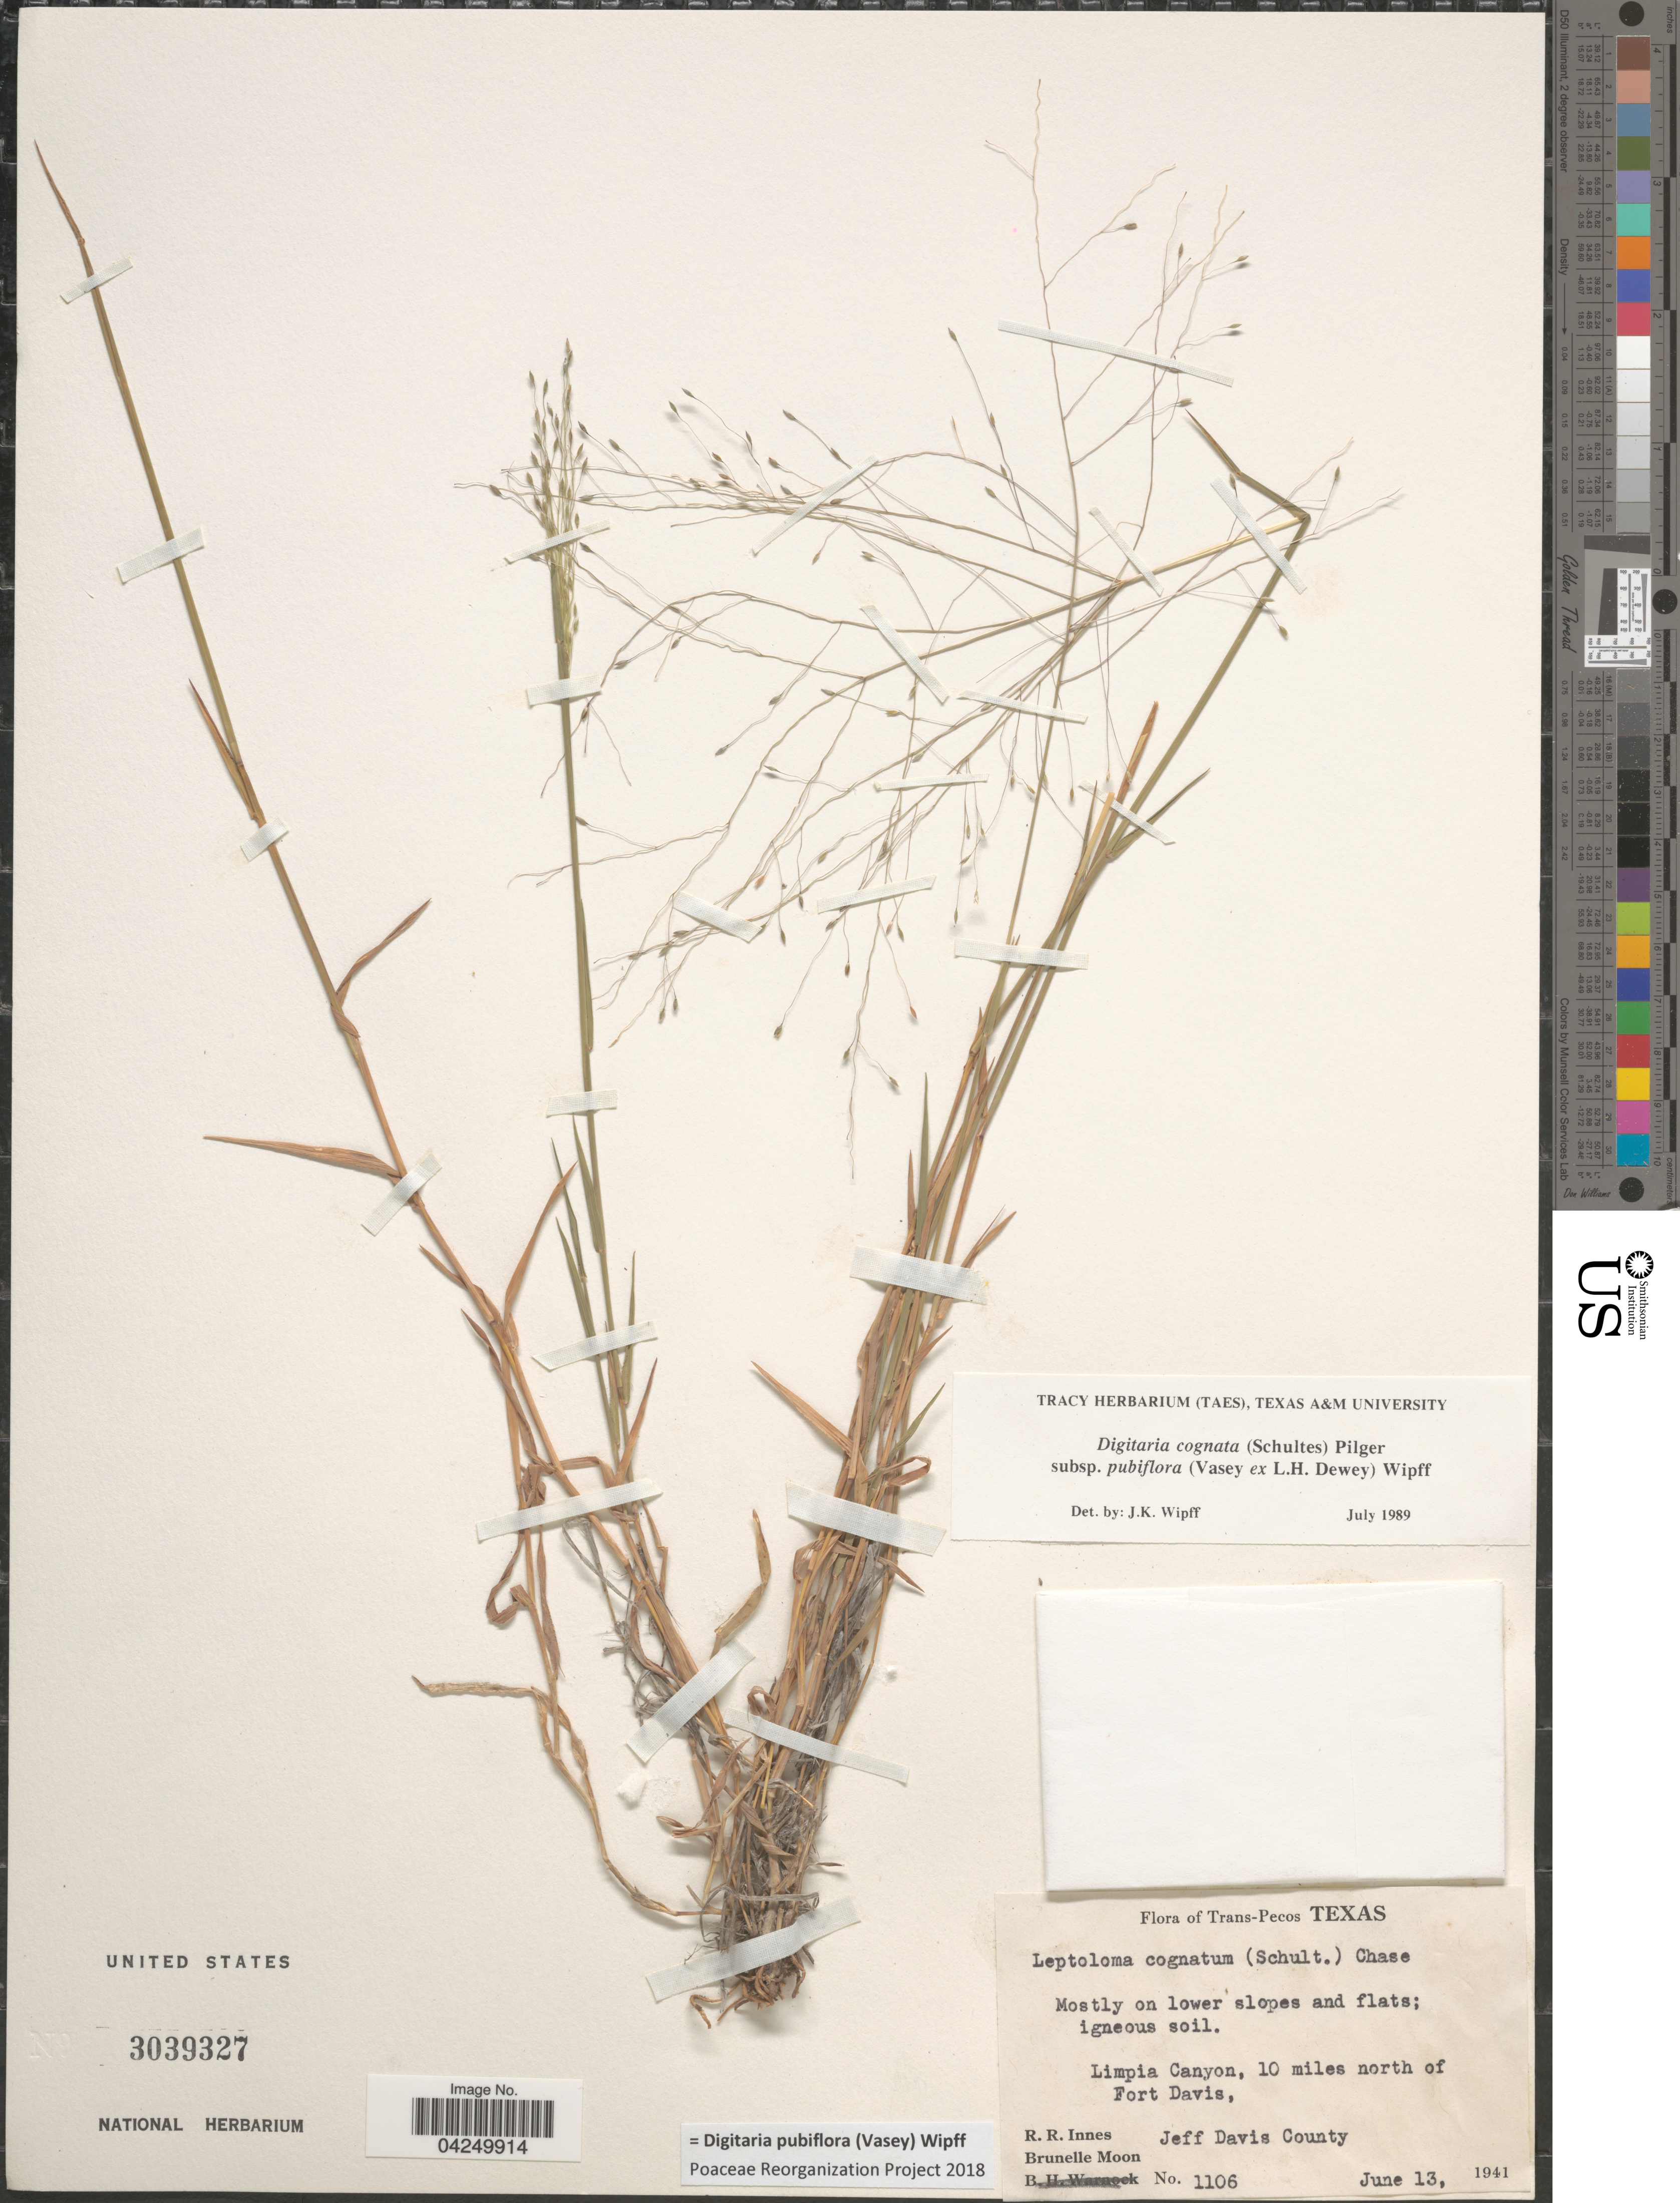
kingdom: Plantae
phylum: Tracheophyta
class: Liliopsida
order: Poales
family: Poaceae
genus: Digitaria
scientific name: Digitaria pubiflora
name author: (Vasey) Wipff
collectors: R. Rose-Innes & B. Moon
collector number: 1106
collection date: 1941-06-13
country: United States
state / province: Texas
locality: Trans-Pecos. Limpia Canyon, 10 miles north of Fort Davis, Jeff Davis County.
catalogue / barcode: US 3039327